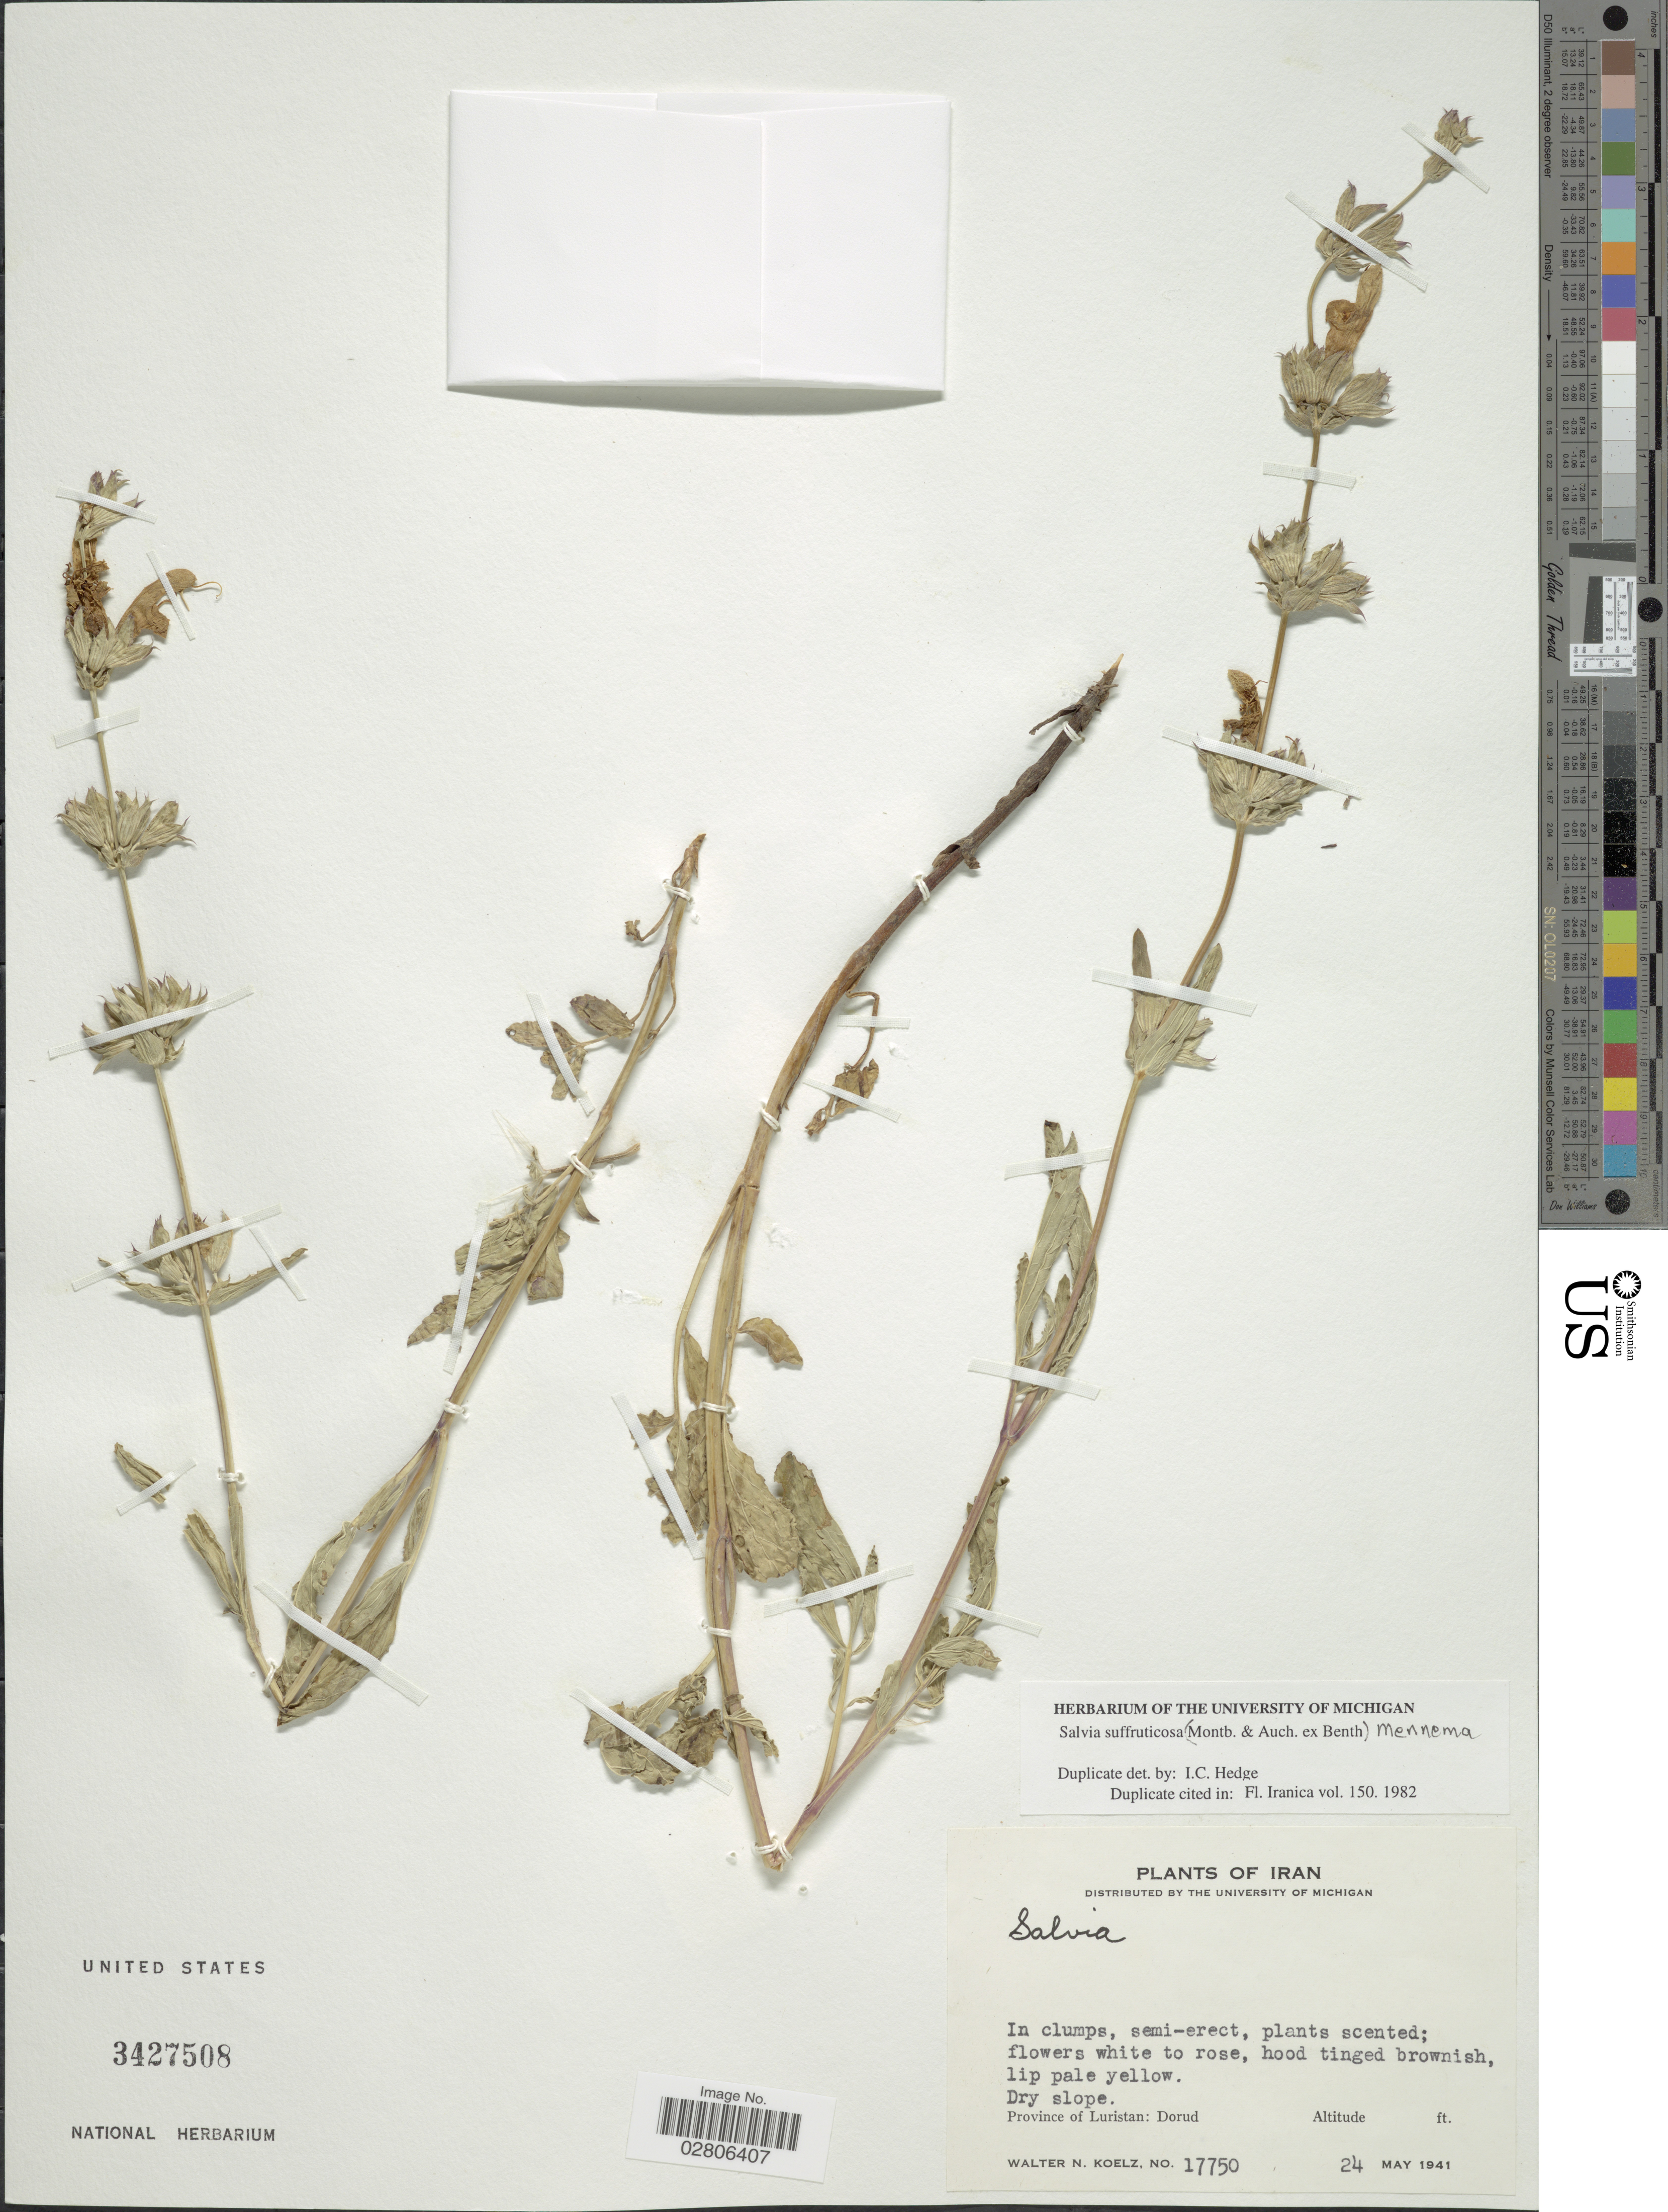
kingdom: Plantae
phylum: Tracheophyta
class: Magnoliopsida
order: Lamiales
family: Lamiaceae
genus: Salvia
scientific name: Salvia suffruticosa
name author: Montbret & Aucher ex Benth.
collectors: W. N. Koelz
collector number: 17750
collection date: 1941-05-24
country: Iran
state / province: Lorestan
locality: Province of Luristan: Dorud.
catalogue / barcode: US 3427508